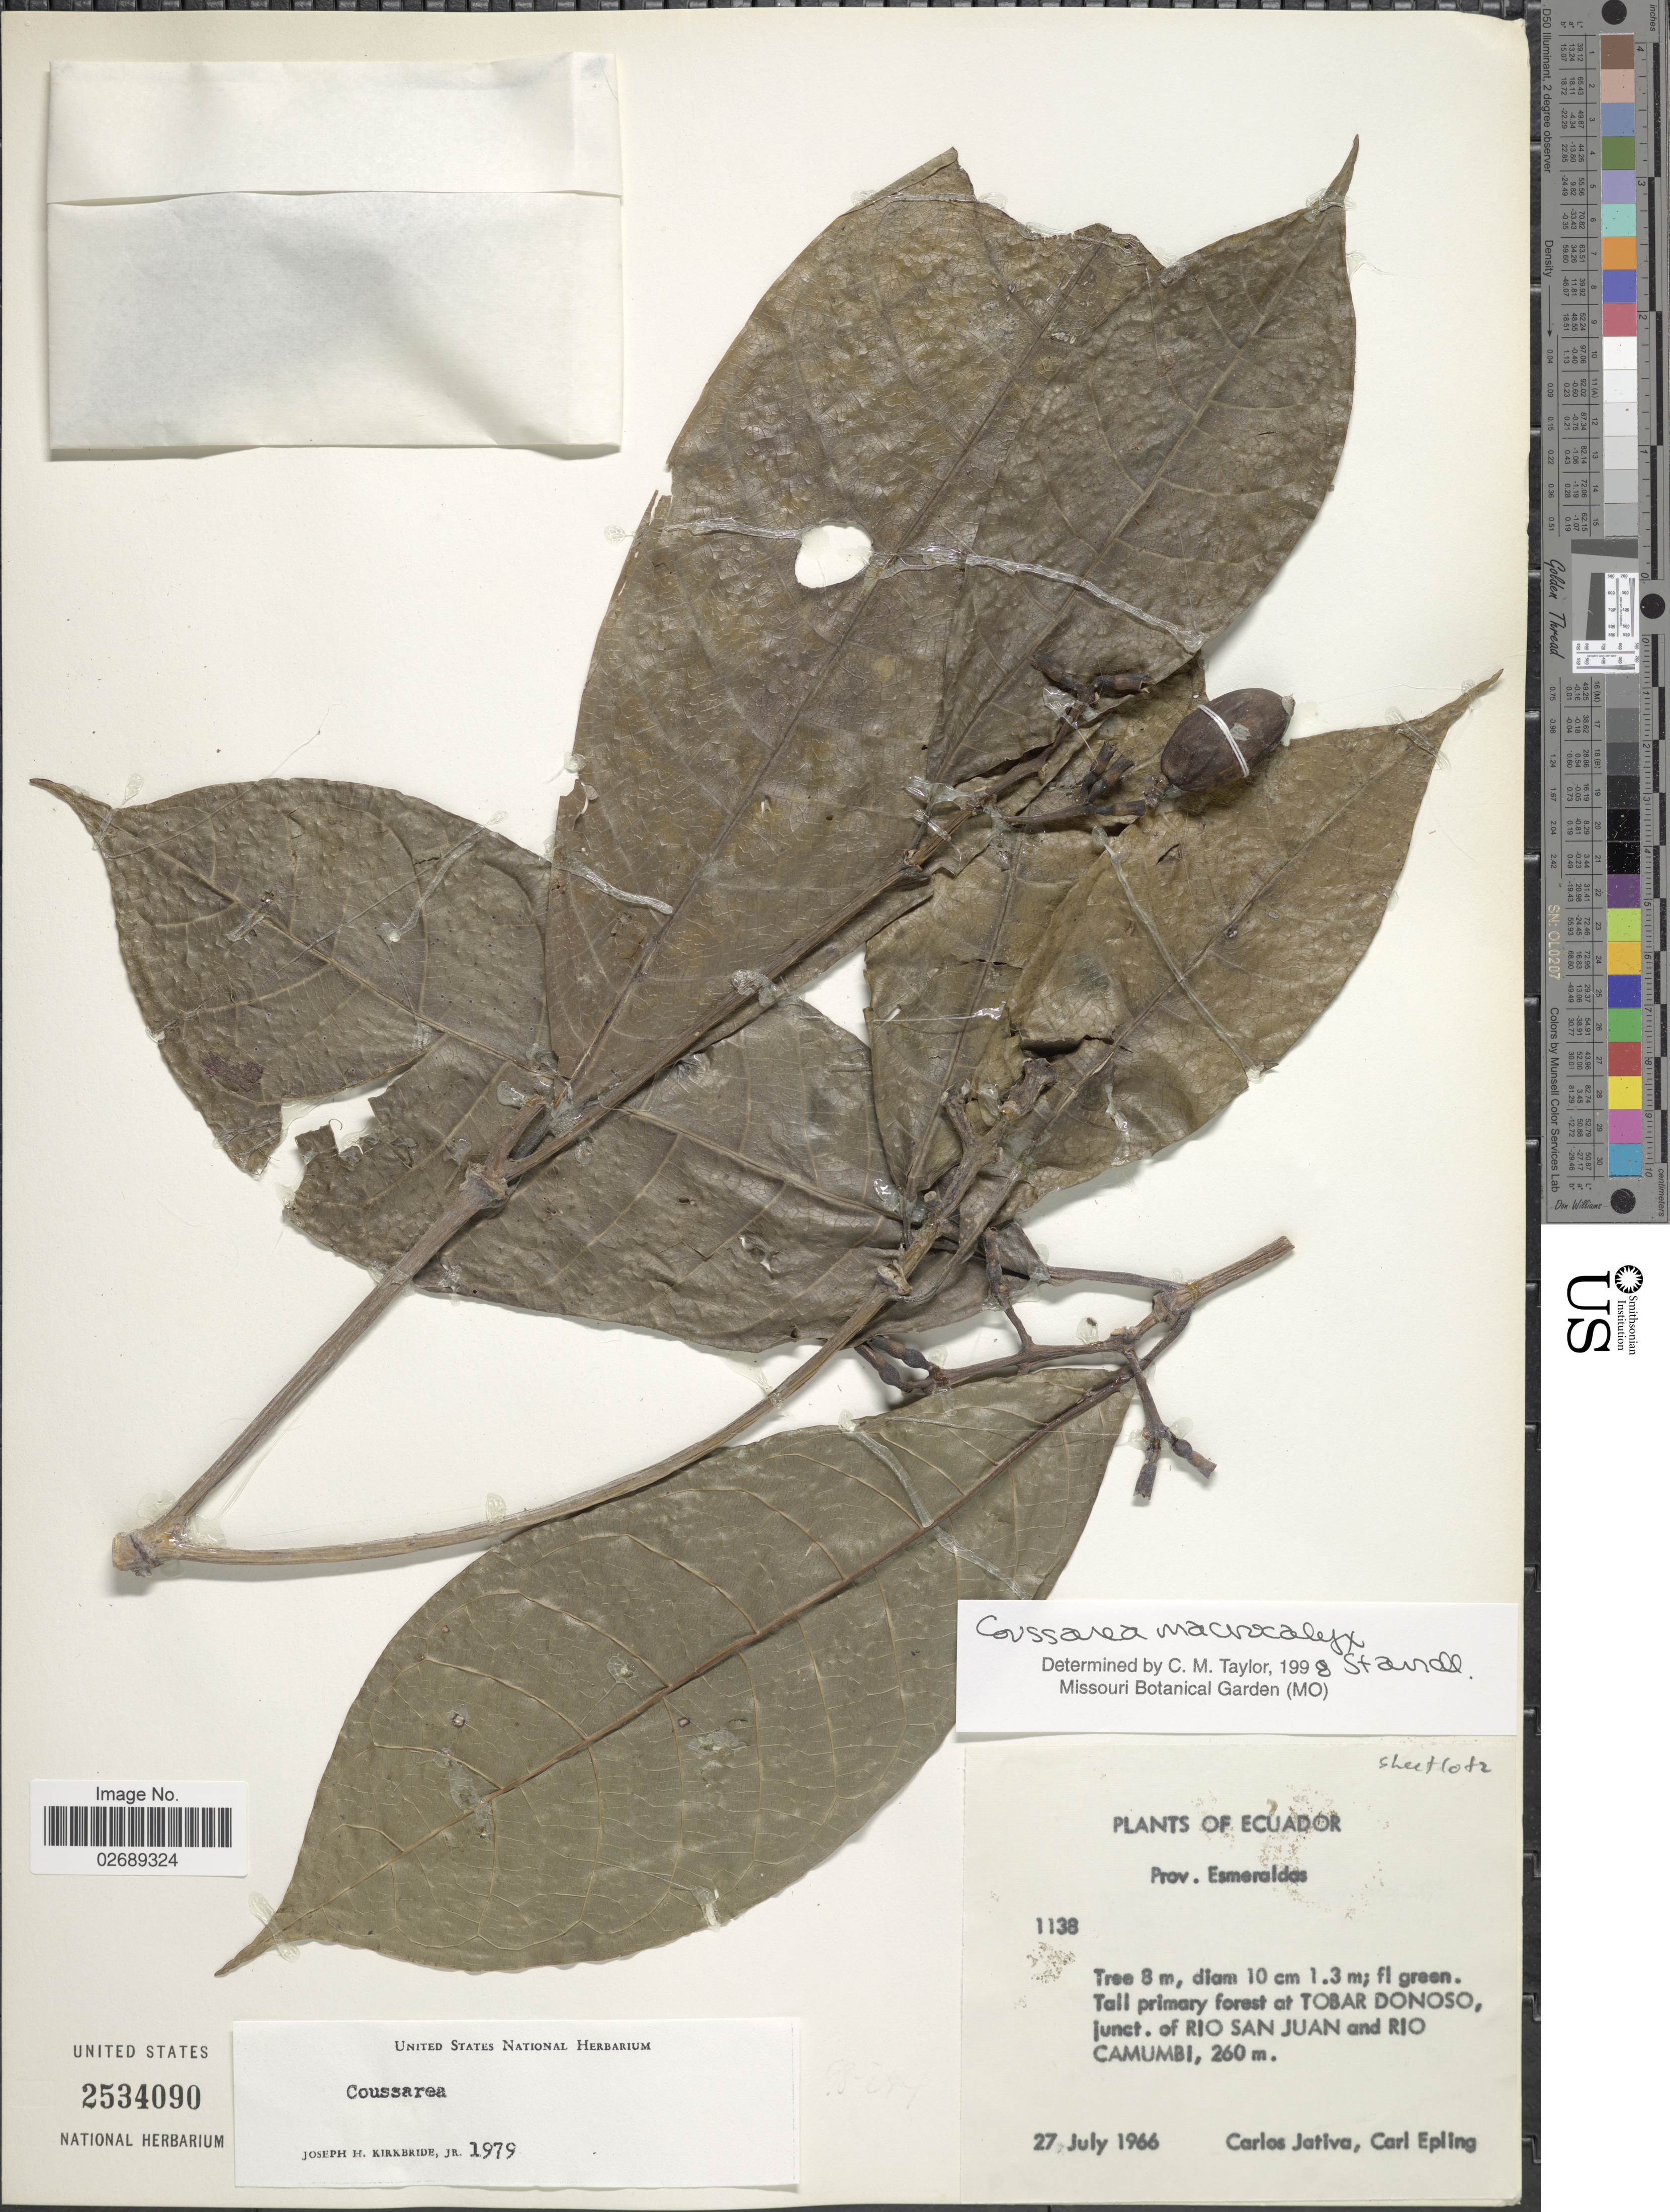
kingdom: Plantae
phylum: Tracheophyta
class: Magnoliopsida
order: Gentianales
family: Rubiaceae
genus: Coussarea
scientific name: Coussarea macrocalyx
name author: Standl.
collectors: C. D. Játiva & C. C. Epling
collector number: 1138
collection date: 1966-07-27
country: Ecuador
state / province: Esmeraldas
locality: Tall primary forest at Tobar Donoso, junct. of Rio San Juan and Rio Camumbi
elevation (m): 260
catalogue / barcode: US 2534090